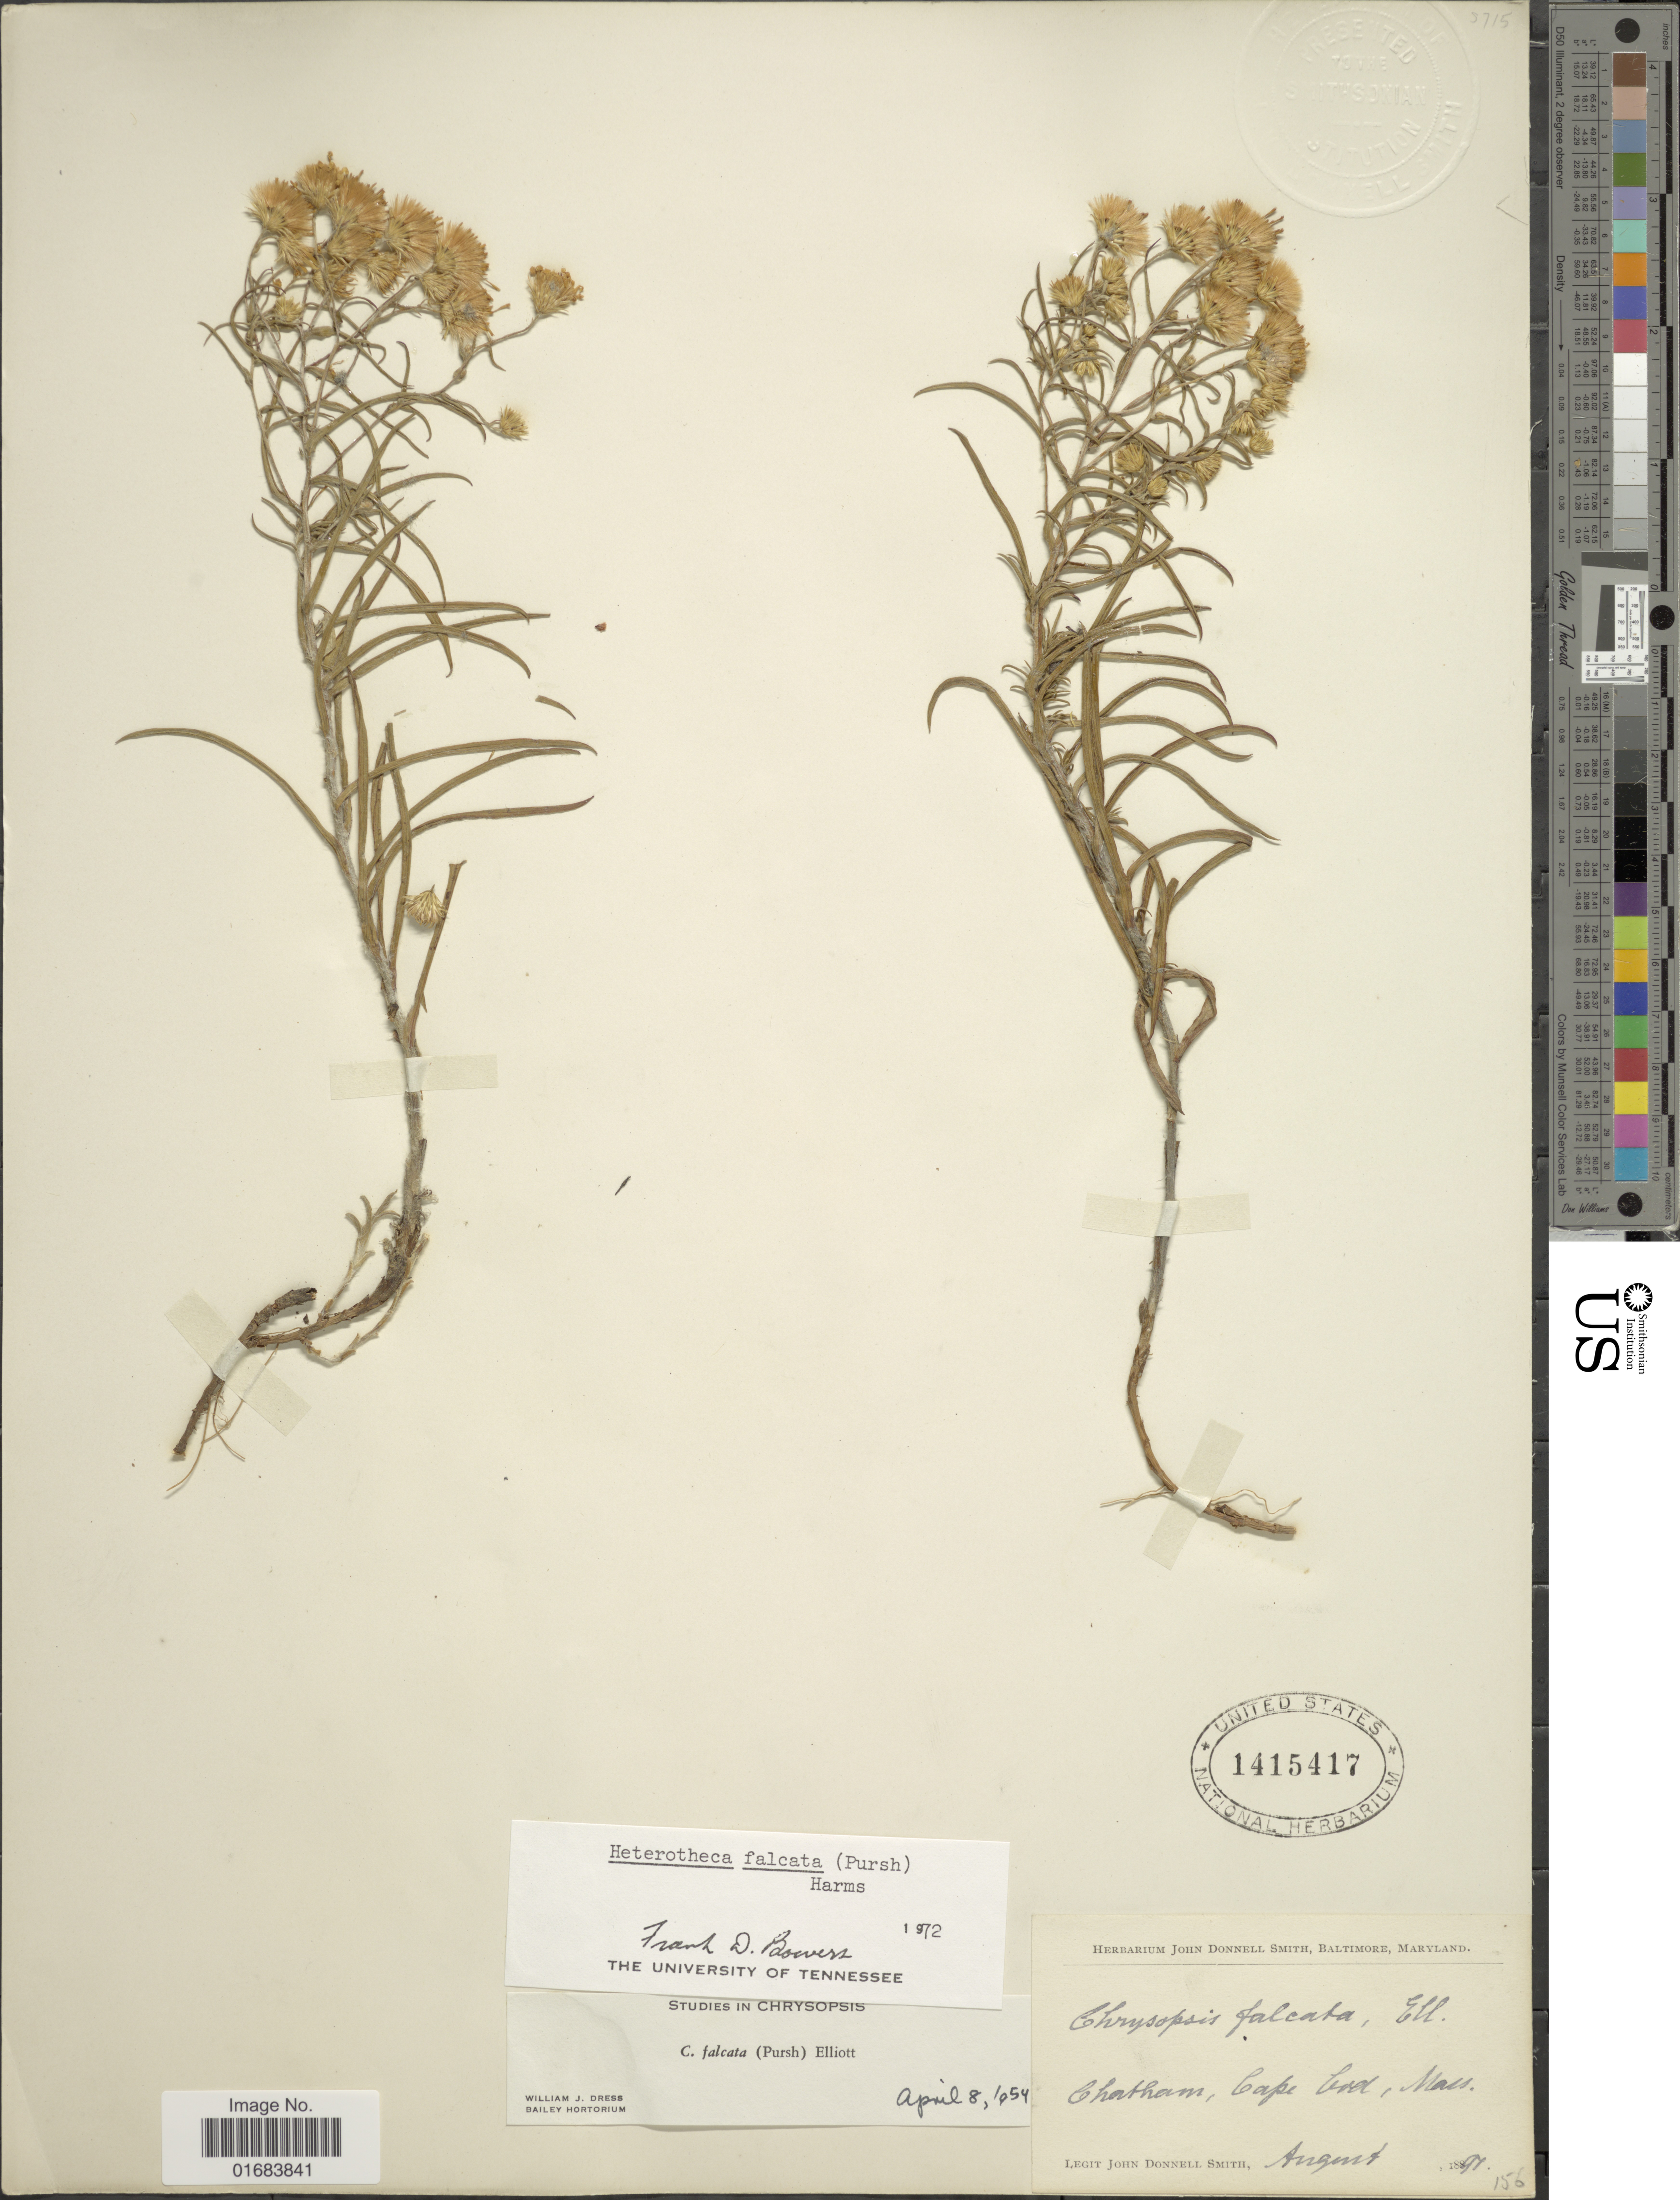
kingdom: Plantae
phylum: Tracheophyta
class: Magnoliopsida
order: Asterales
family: Asteraceae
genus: Pityopsis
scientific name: Pityopsis falcata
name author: (Pursh) Nutt.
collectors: J. Donnell Smith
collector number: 153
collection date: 1897-08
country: United States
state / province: Massachusetts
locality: Ghatham, Cape Cod.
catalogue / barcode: US 1415417